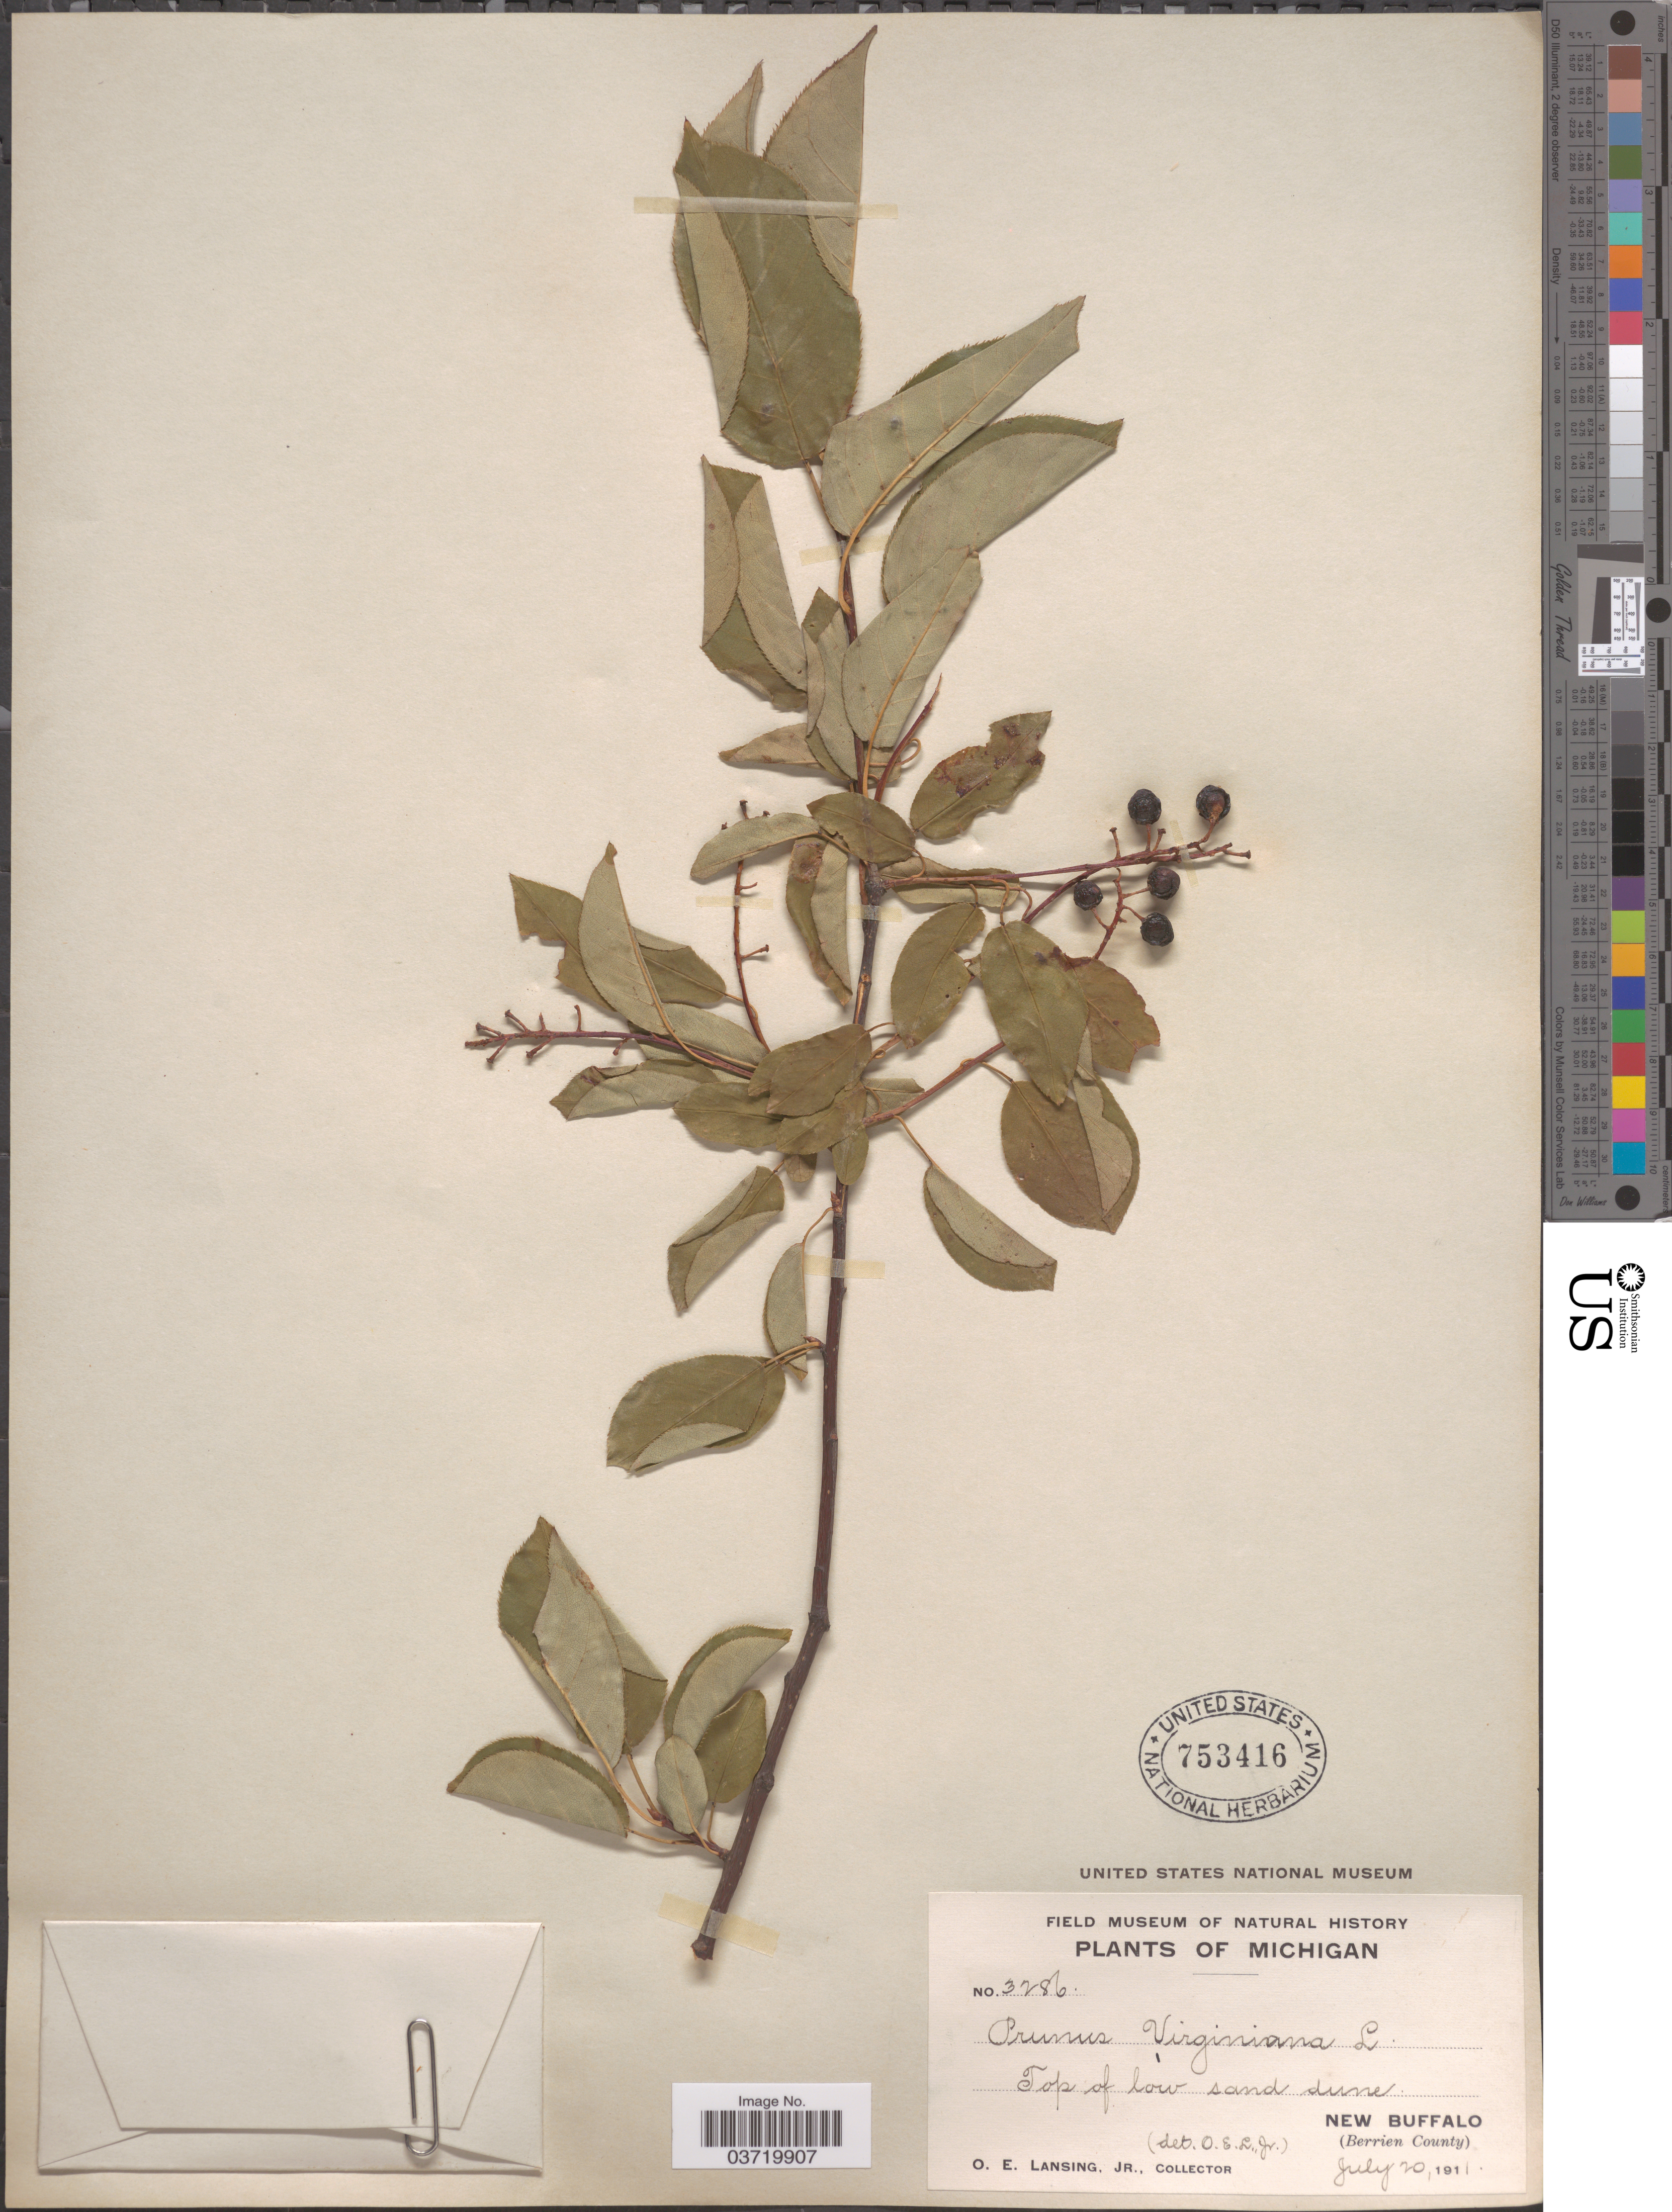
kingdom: Plantae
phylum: Tracheophyta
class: Magnoliopsida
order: Rosales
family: Rosaceae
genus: Prunus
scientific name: Prunus virginiana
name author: L.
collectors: O. Lansing Jr.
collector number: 3286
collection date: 1911-07-20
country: United States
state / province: Michigan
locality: New Buffalo (Berrien County).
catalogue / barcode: US 753416